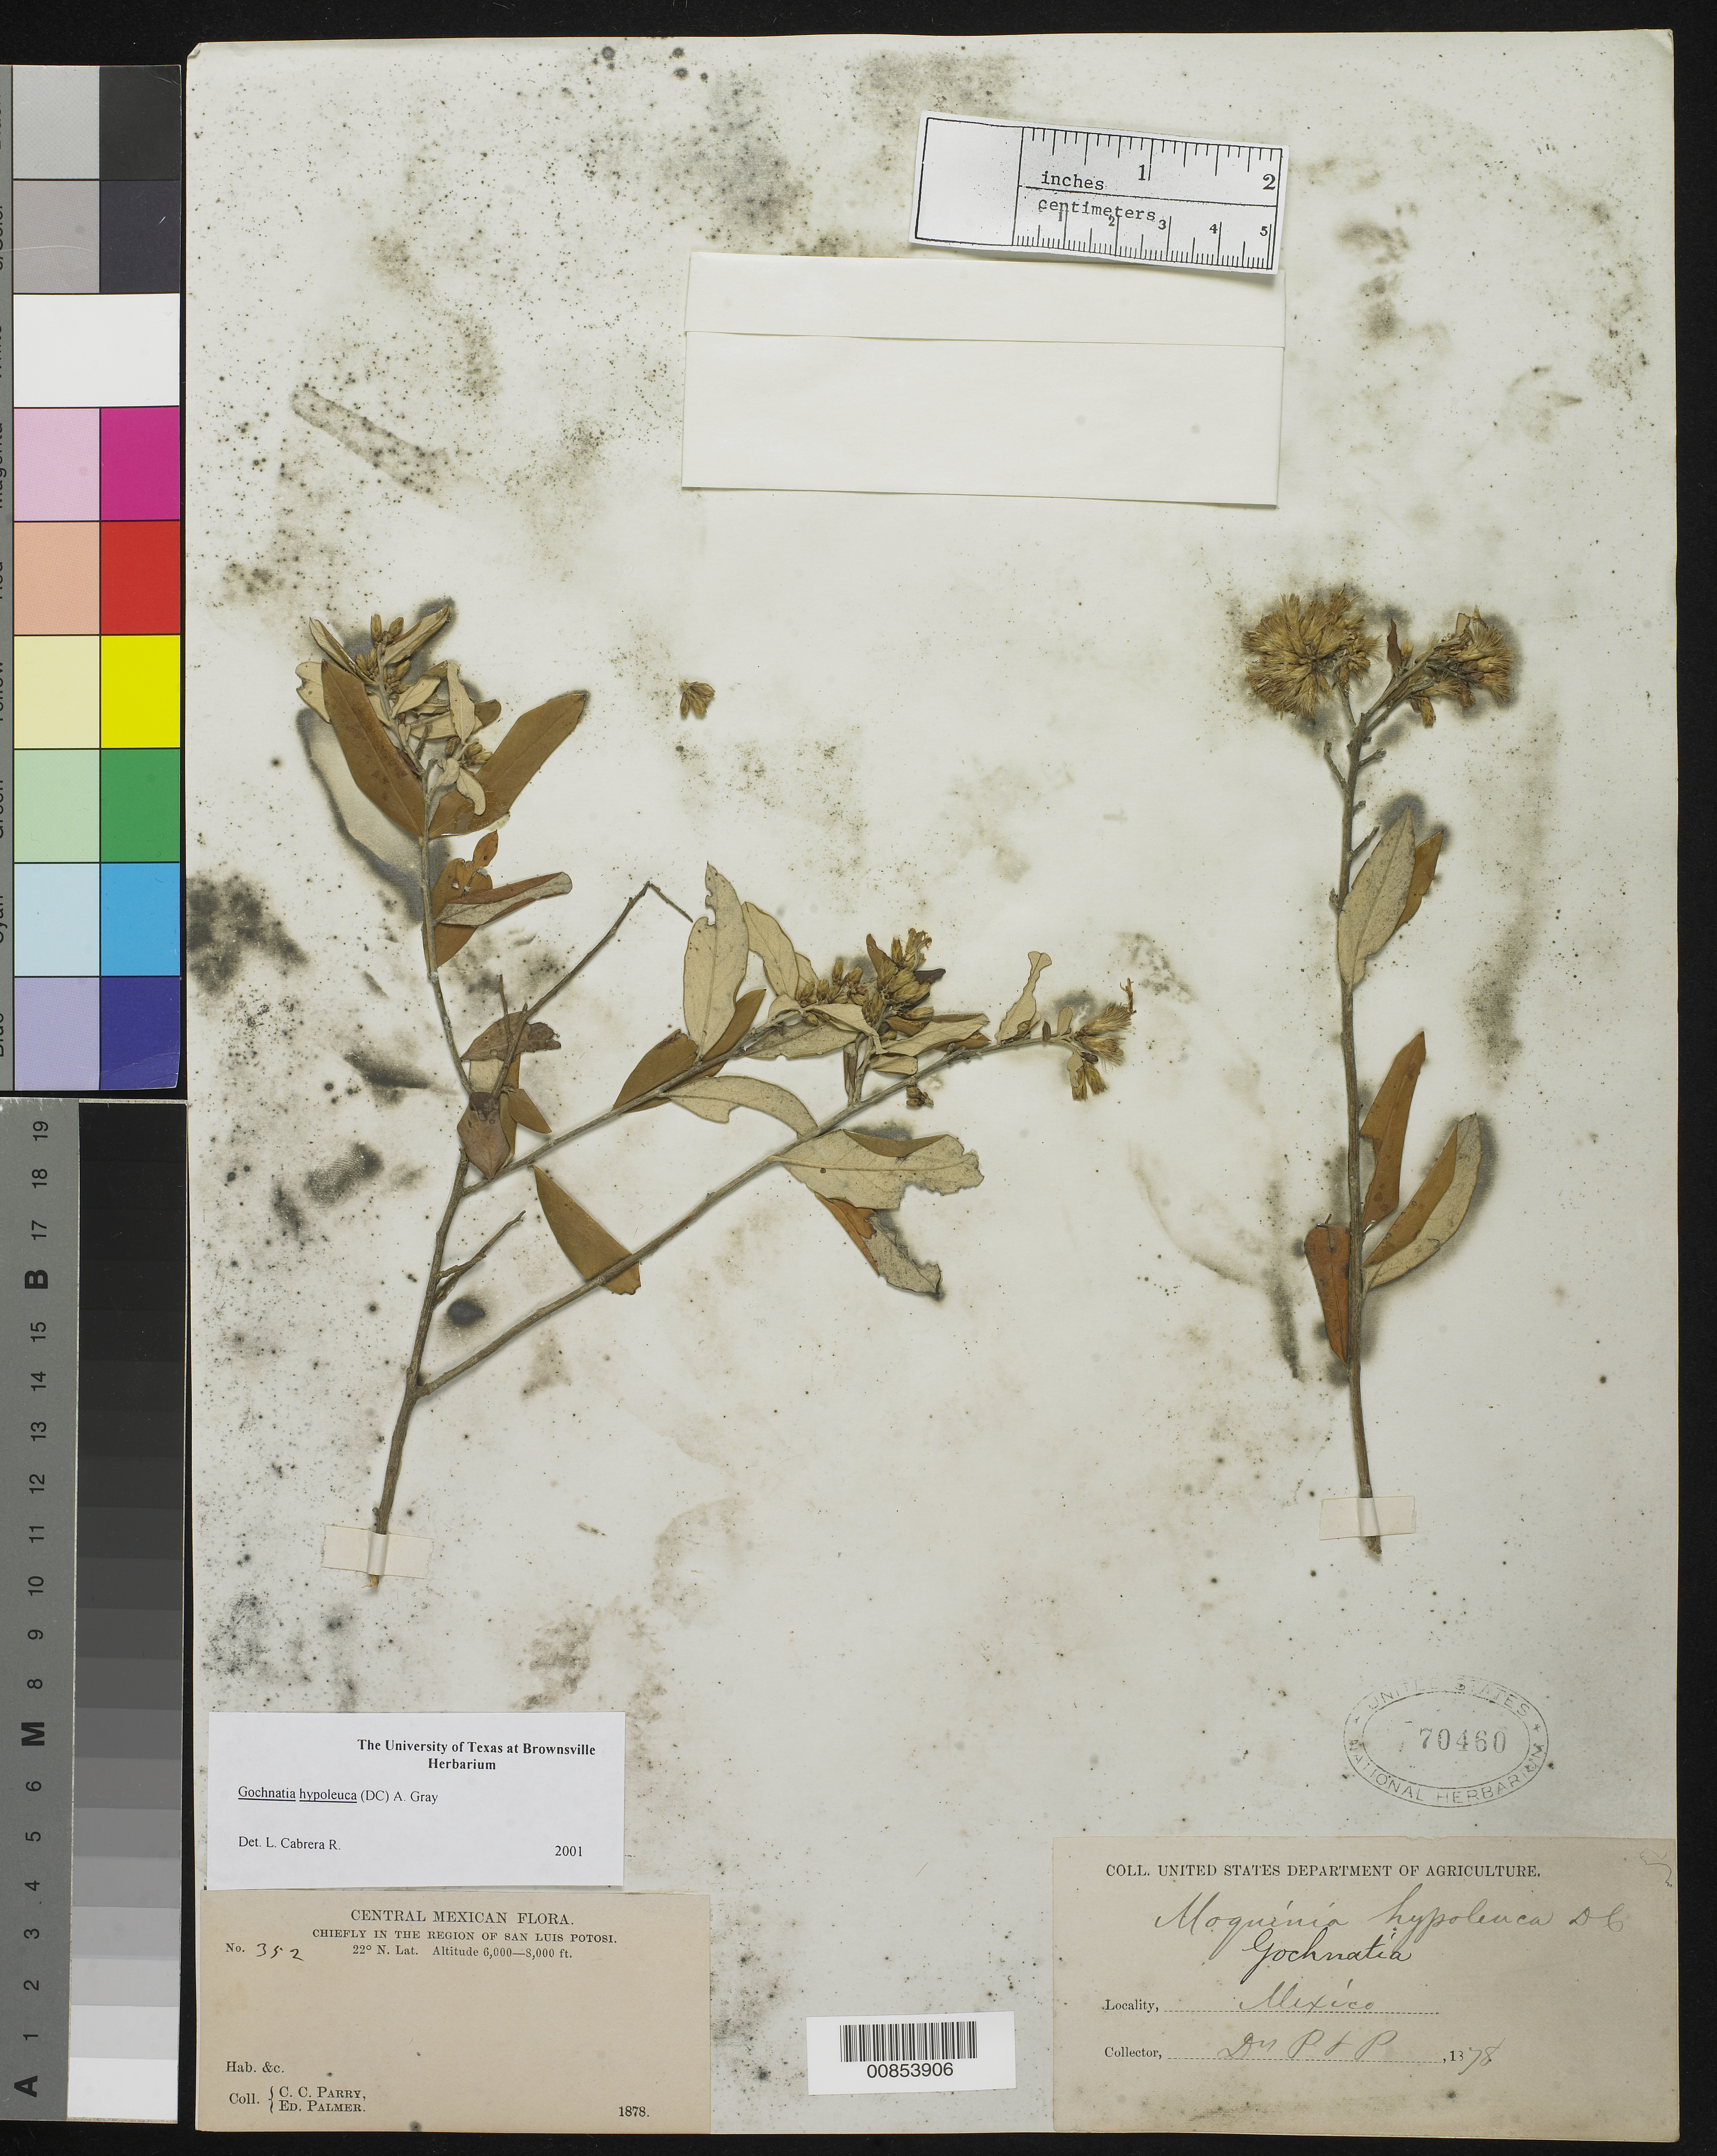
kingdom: Plantae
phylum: Tracheophyta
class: Magnoliopsida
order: Asterales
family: Asteraceae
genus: Nahuatlea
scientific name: Nahuatlea hypoleuca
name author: (DC.) V.A. Funk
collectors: C. C. Parry & E. Palmer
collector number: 352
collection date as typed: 1878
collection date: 1878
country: Mexico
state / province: San Luis Potosí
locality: Chiefly in the region of San Luis Potosí.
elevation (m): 1829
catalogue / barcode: US 70460